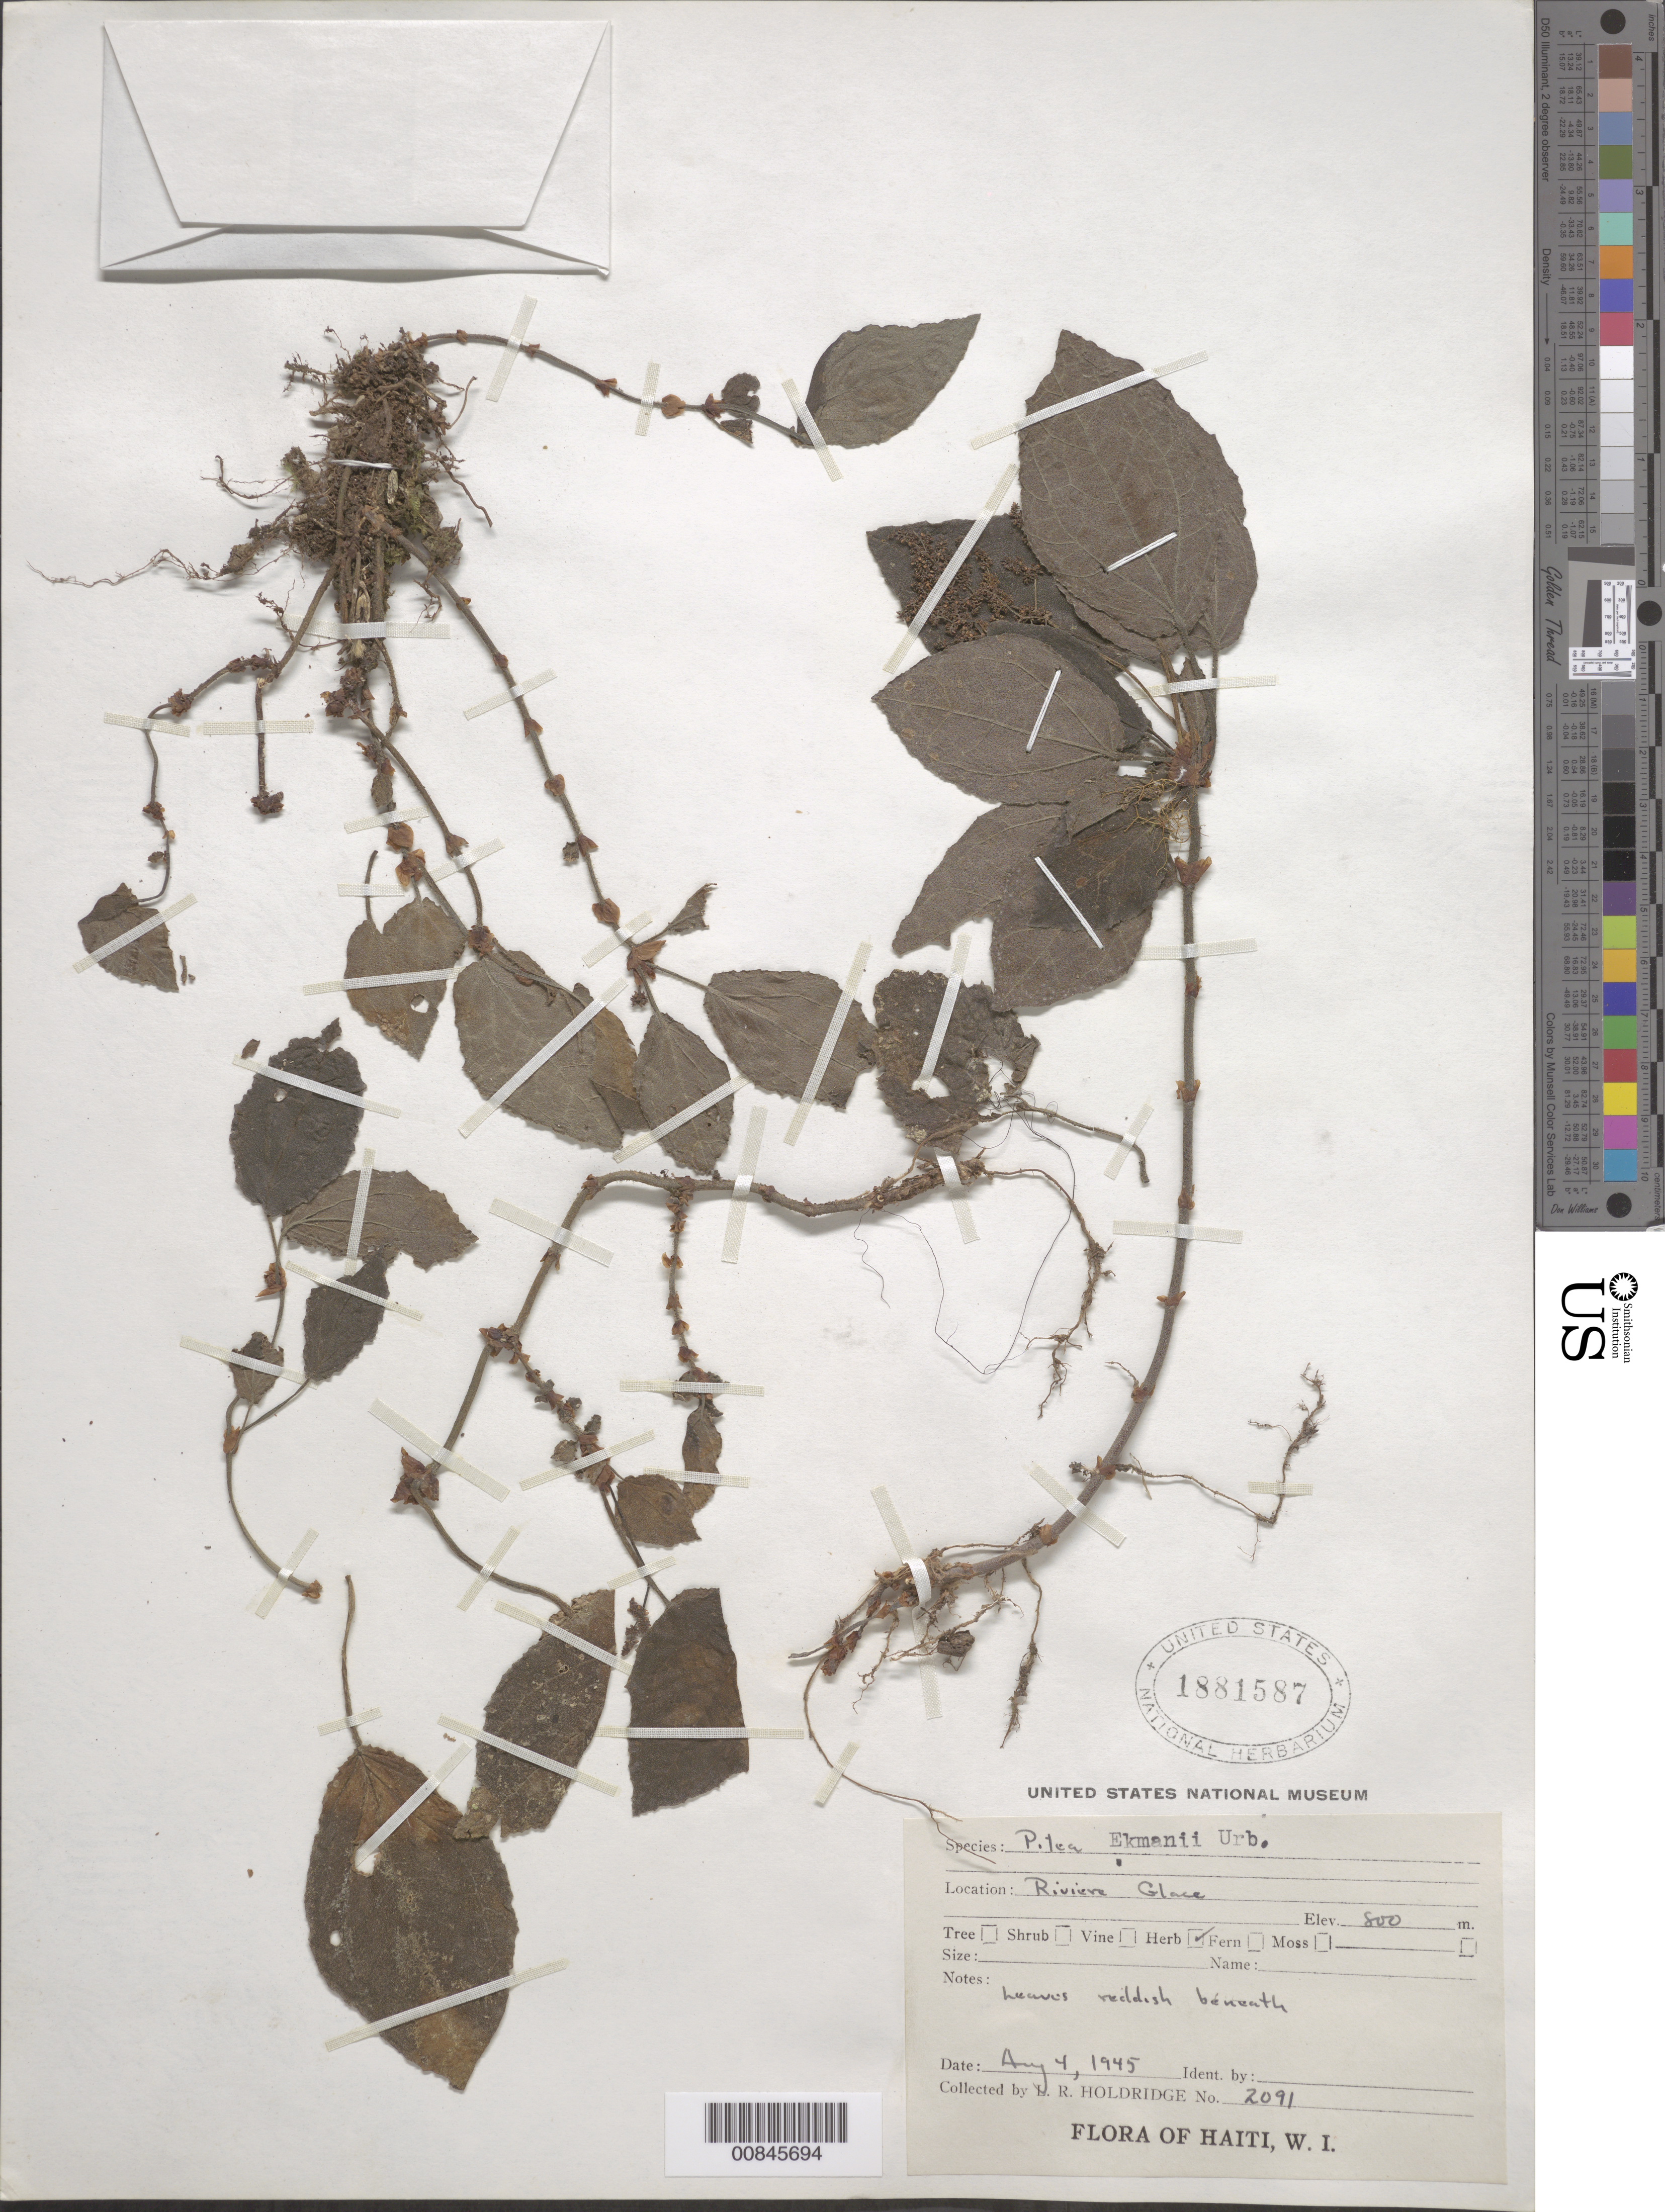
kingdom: Plantae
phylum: Tracheophyta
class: Magnoliopsida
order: Rosales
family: Urticaceae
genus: Pilea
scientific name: Pilea ekmanii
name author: Urb.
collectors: L. Holdridge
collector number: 2091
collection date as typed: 04 Aug 1945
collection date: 1945-08-04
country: Haiti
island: Hispaniola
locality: Rivière Glace.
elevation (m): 800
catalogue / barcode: US 1881587